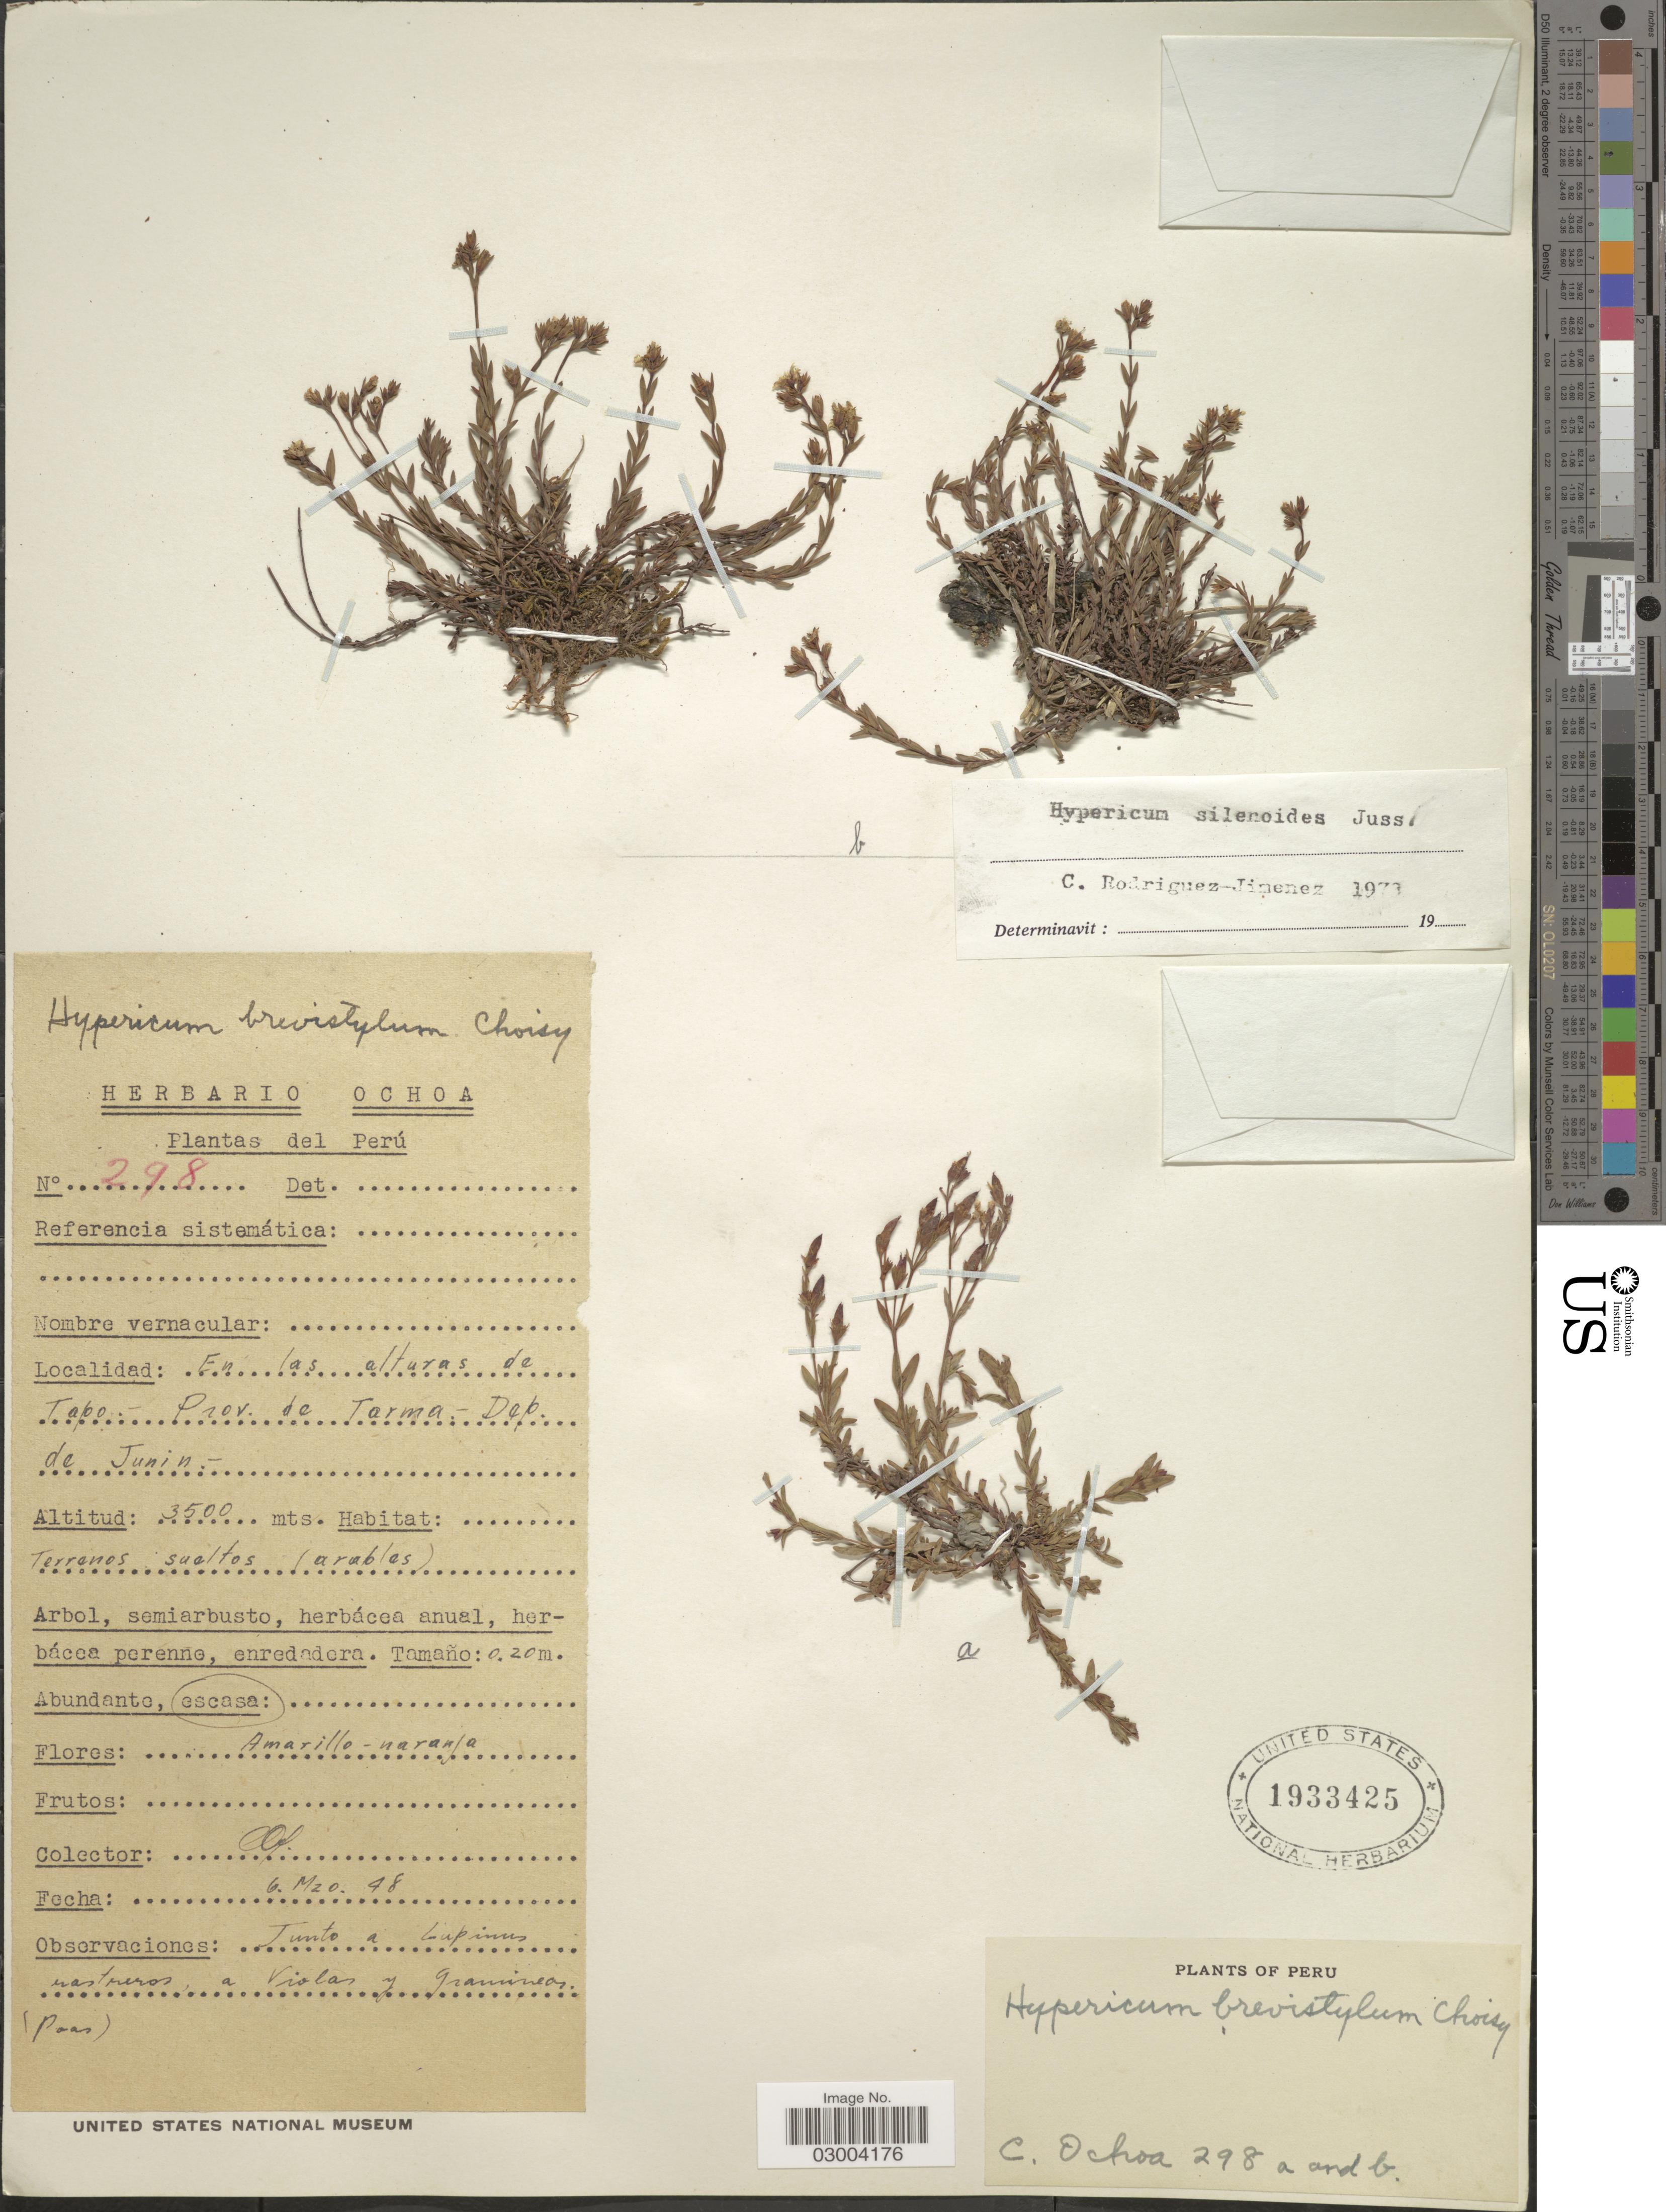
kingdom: Plantae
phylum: Tracheophyta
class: Magnoliopsida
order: Malpighiales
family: Hypericaceae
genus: Hypericum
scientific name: Hypericum silenoides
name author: Juss.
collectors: C. Ochoa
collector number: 298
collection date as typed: Transcribed d/m/y: 6/3/48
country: Peru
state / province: Junín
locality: En las alturas de Tapo - Prov. de Tarma - Dep. de Junin.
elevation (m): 3500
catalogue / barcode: US 1933425